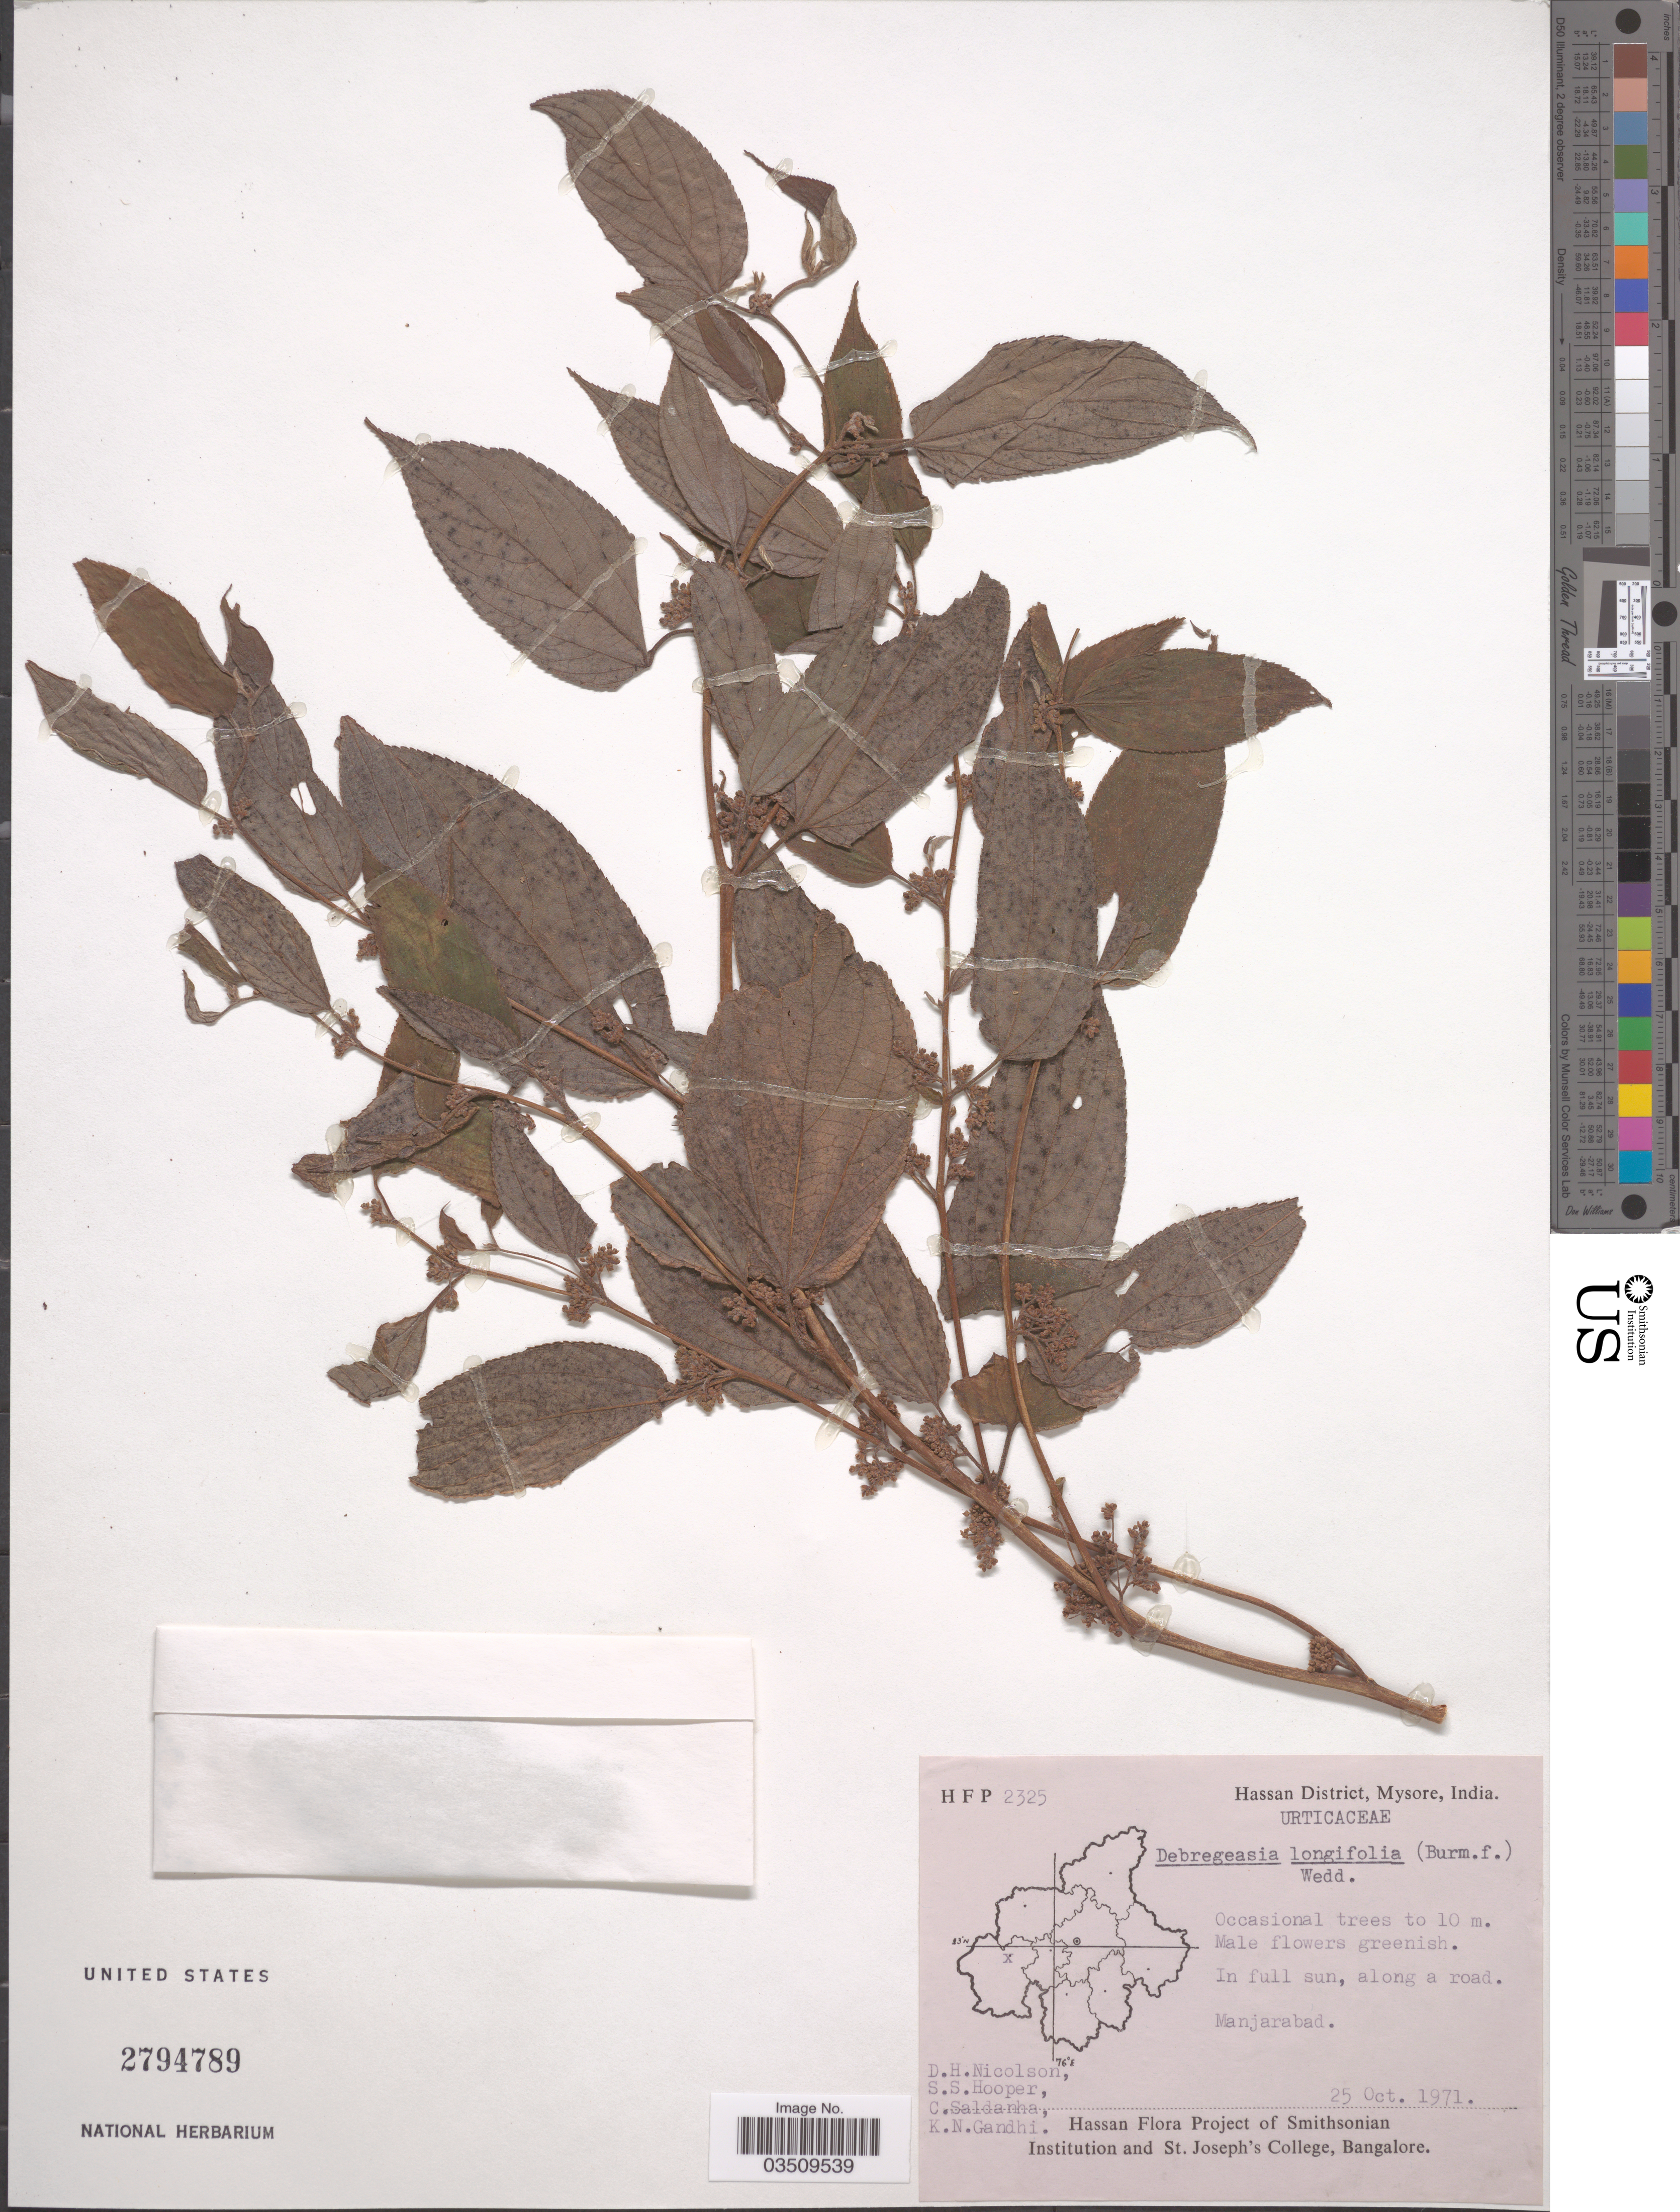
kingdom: Plantae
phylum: Tracheophyta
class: Magnoliopsida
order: Rosales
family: Urticaceae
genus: Debregeasia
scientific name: Debregeasia longifolia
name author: (Burm. f.) Wedd.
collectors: D. H. Nicolson, S. S. Hooper, C. Saldanha & K. N. Gandhi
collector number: H F P 2325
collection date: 1971-10-25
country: India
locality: Hassan District, Mysore. Manjarabad.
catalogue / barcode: US 2794789